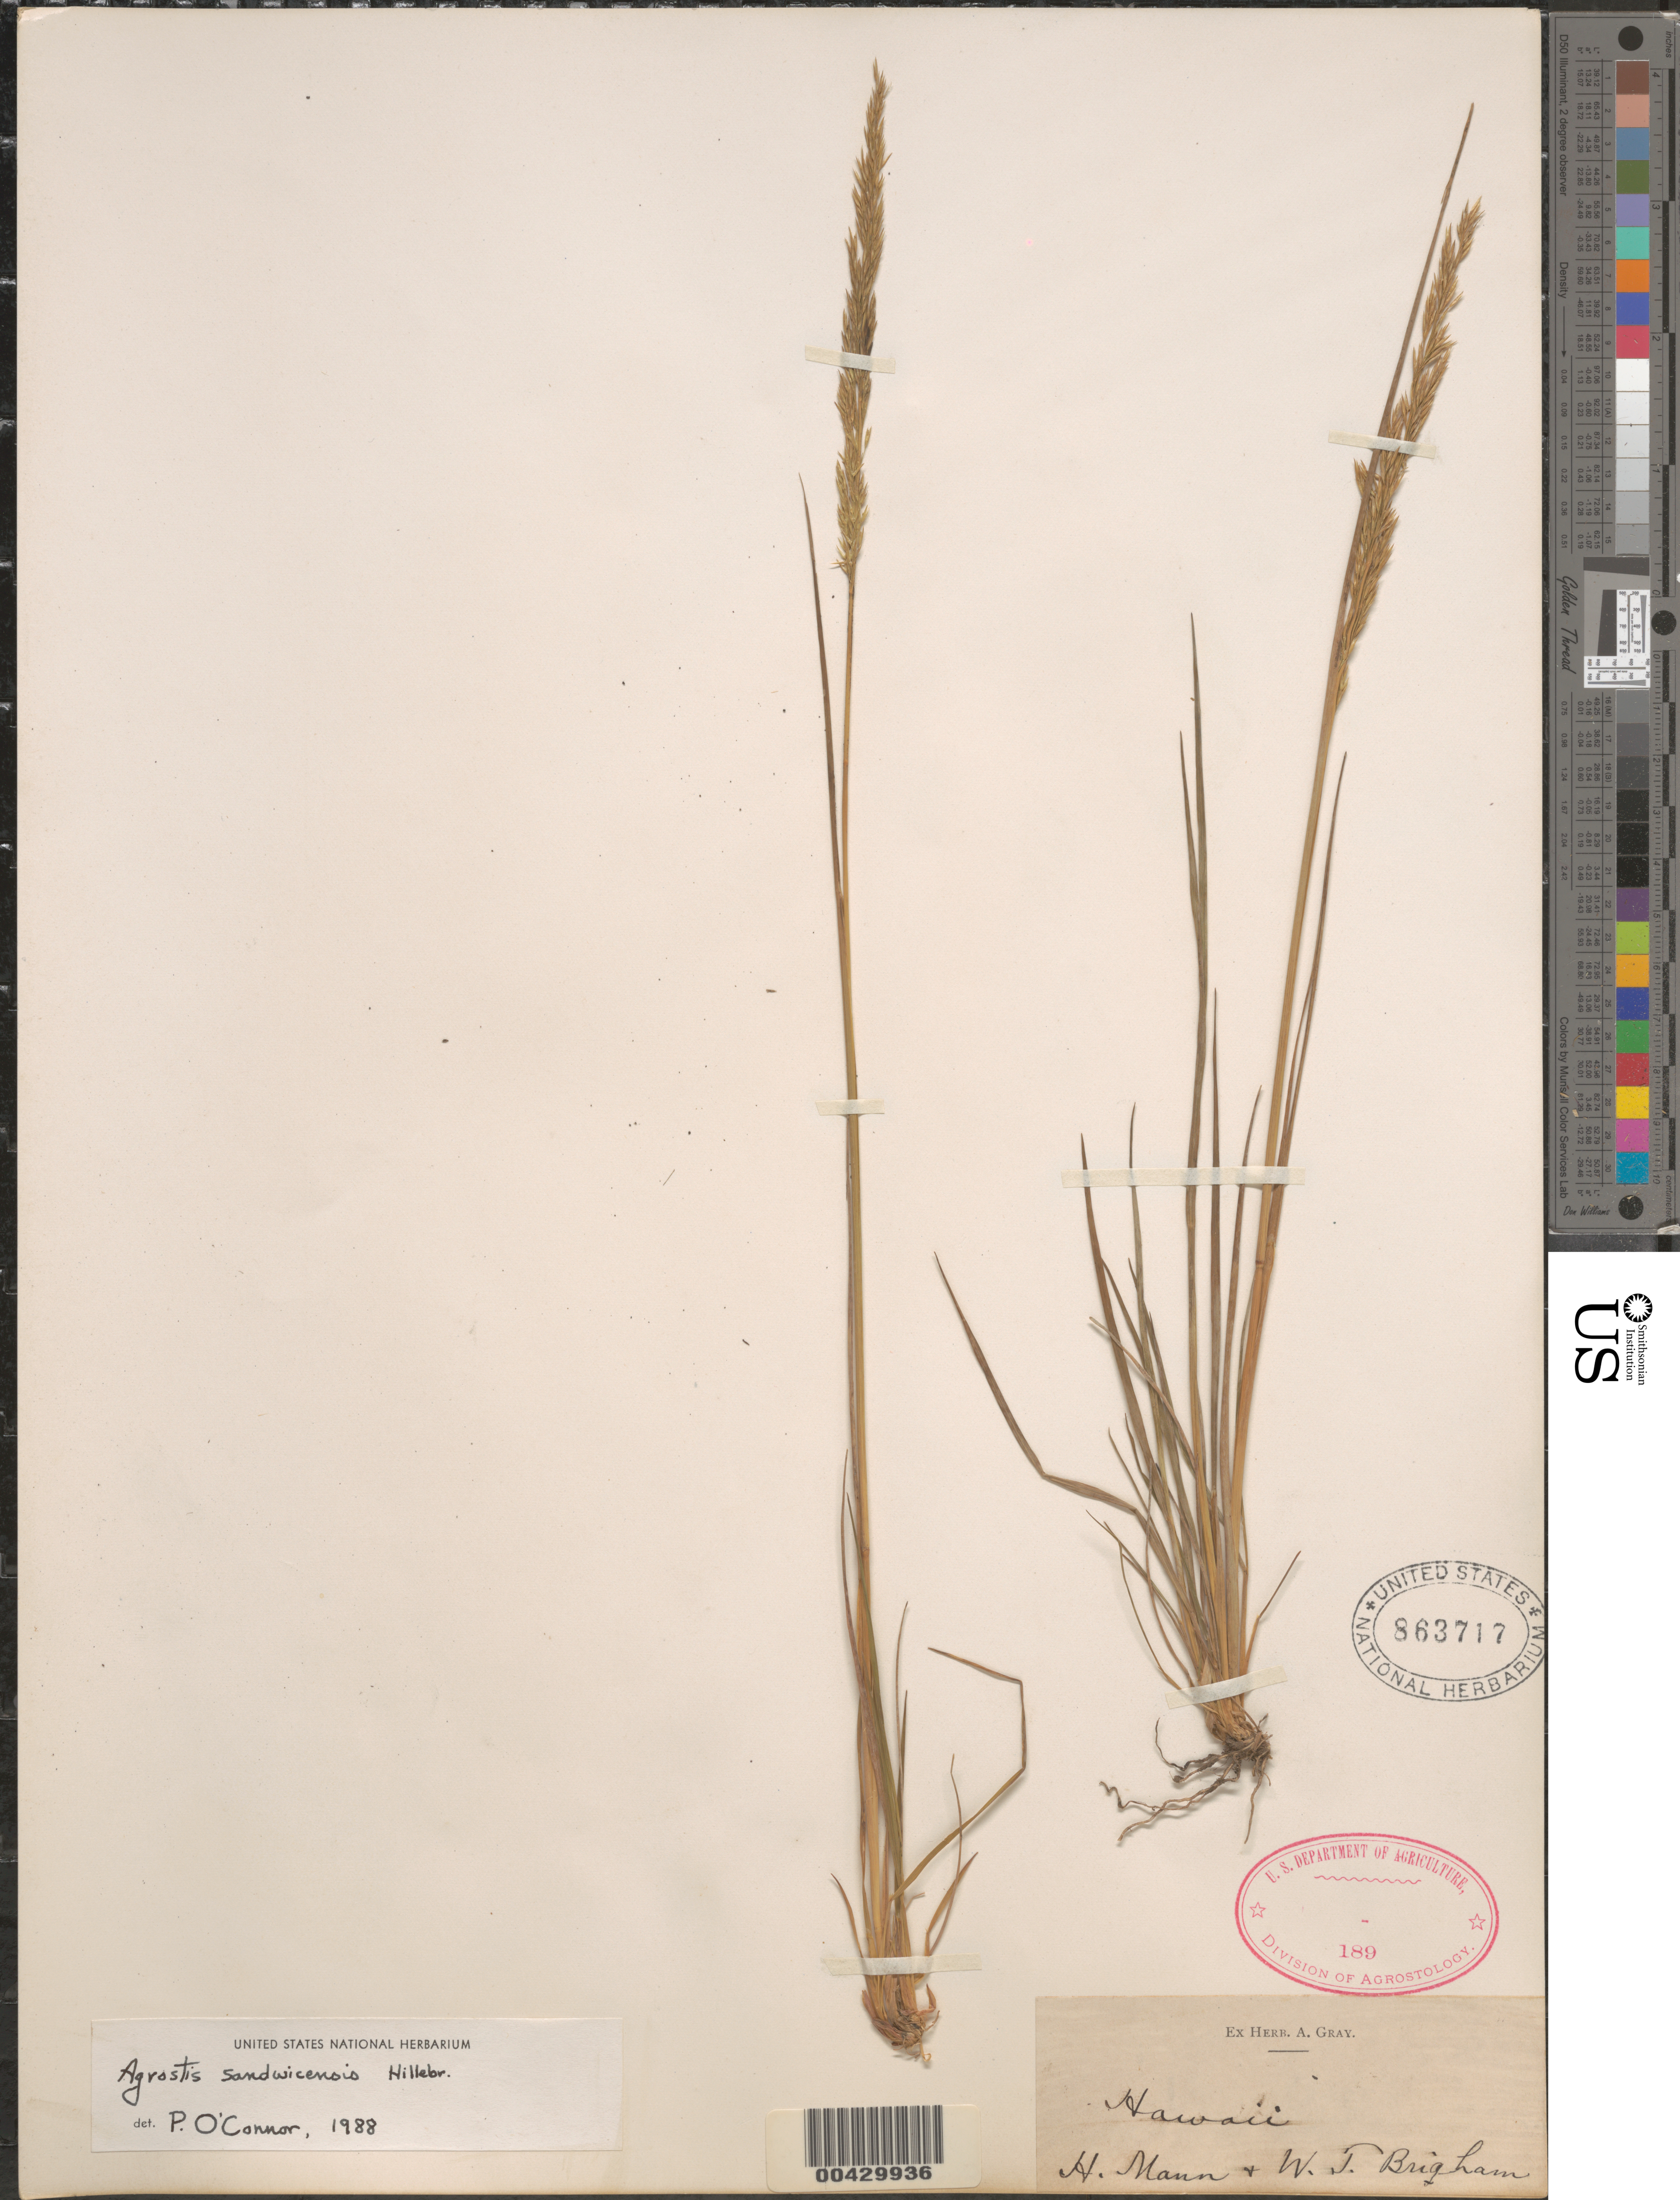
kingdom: Plantae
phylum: Tracheophyta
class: Liliopsida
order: Poales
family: Poaceae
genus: Agrostis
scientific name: Agrostis sandwicensis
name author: Hillebr.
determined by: O'Connor, P.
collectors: H. Mann & W. T. Brigham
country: United States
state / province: Hawaii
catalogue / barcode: US 863717